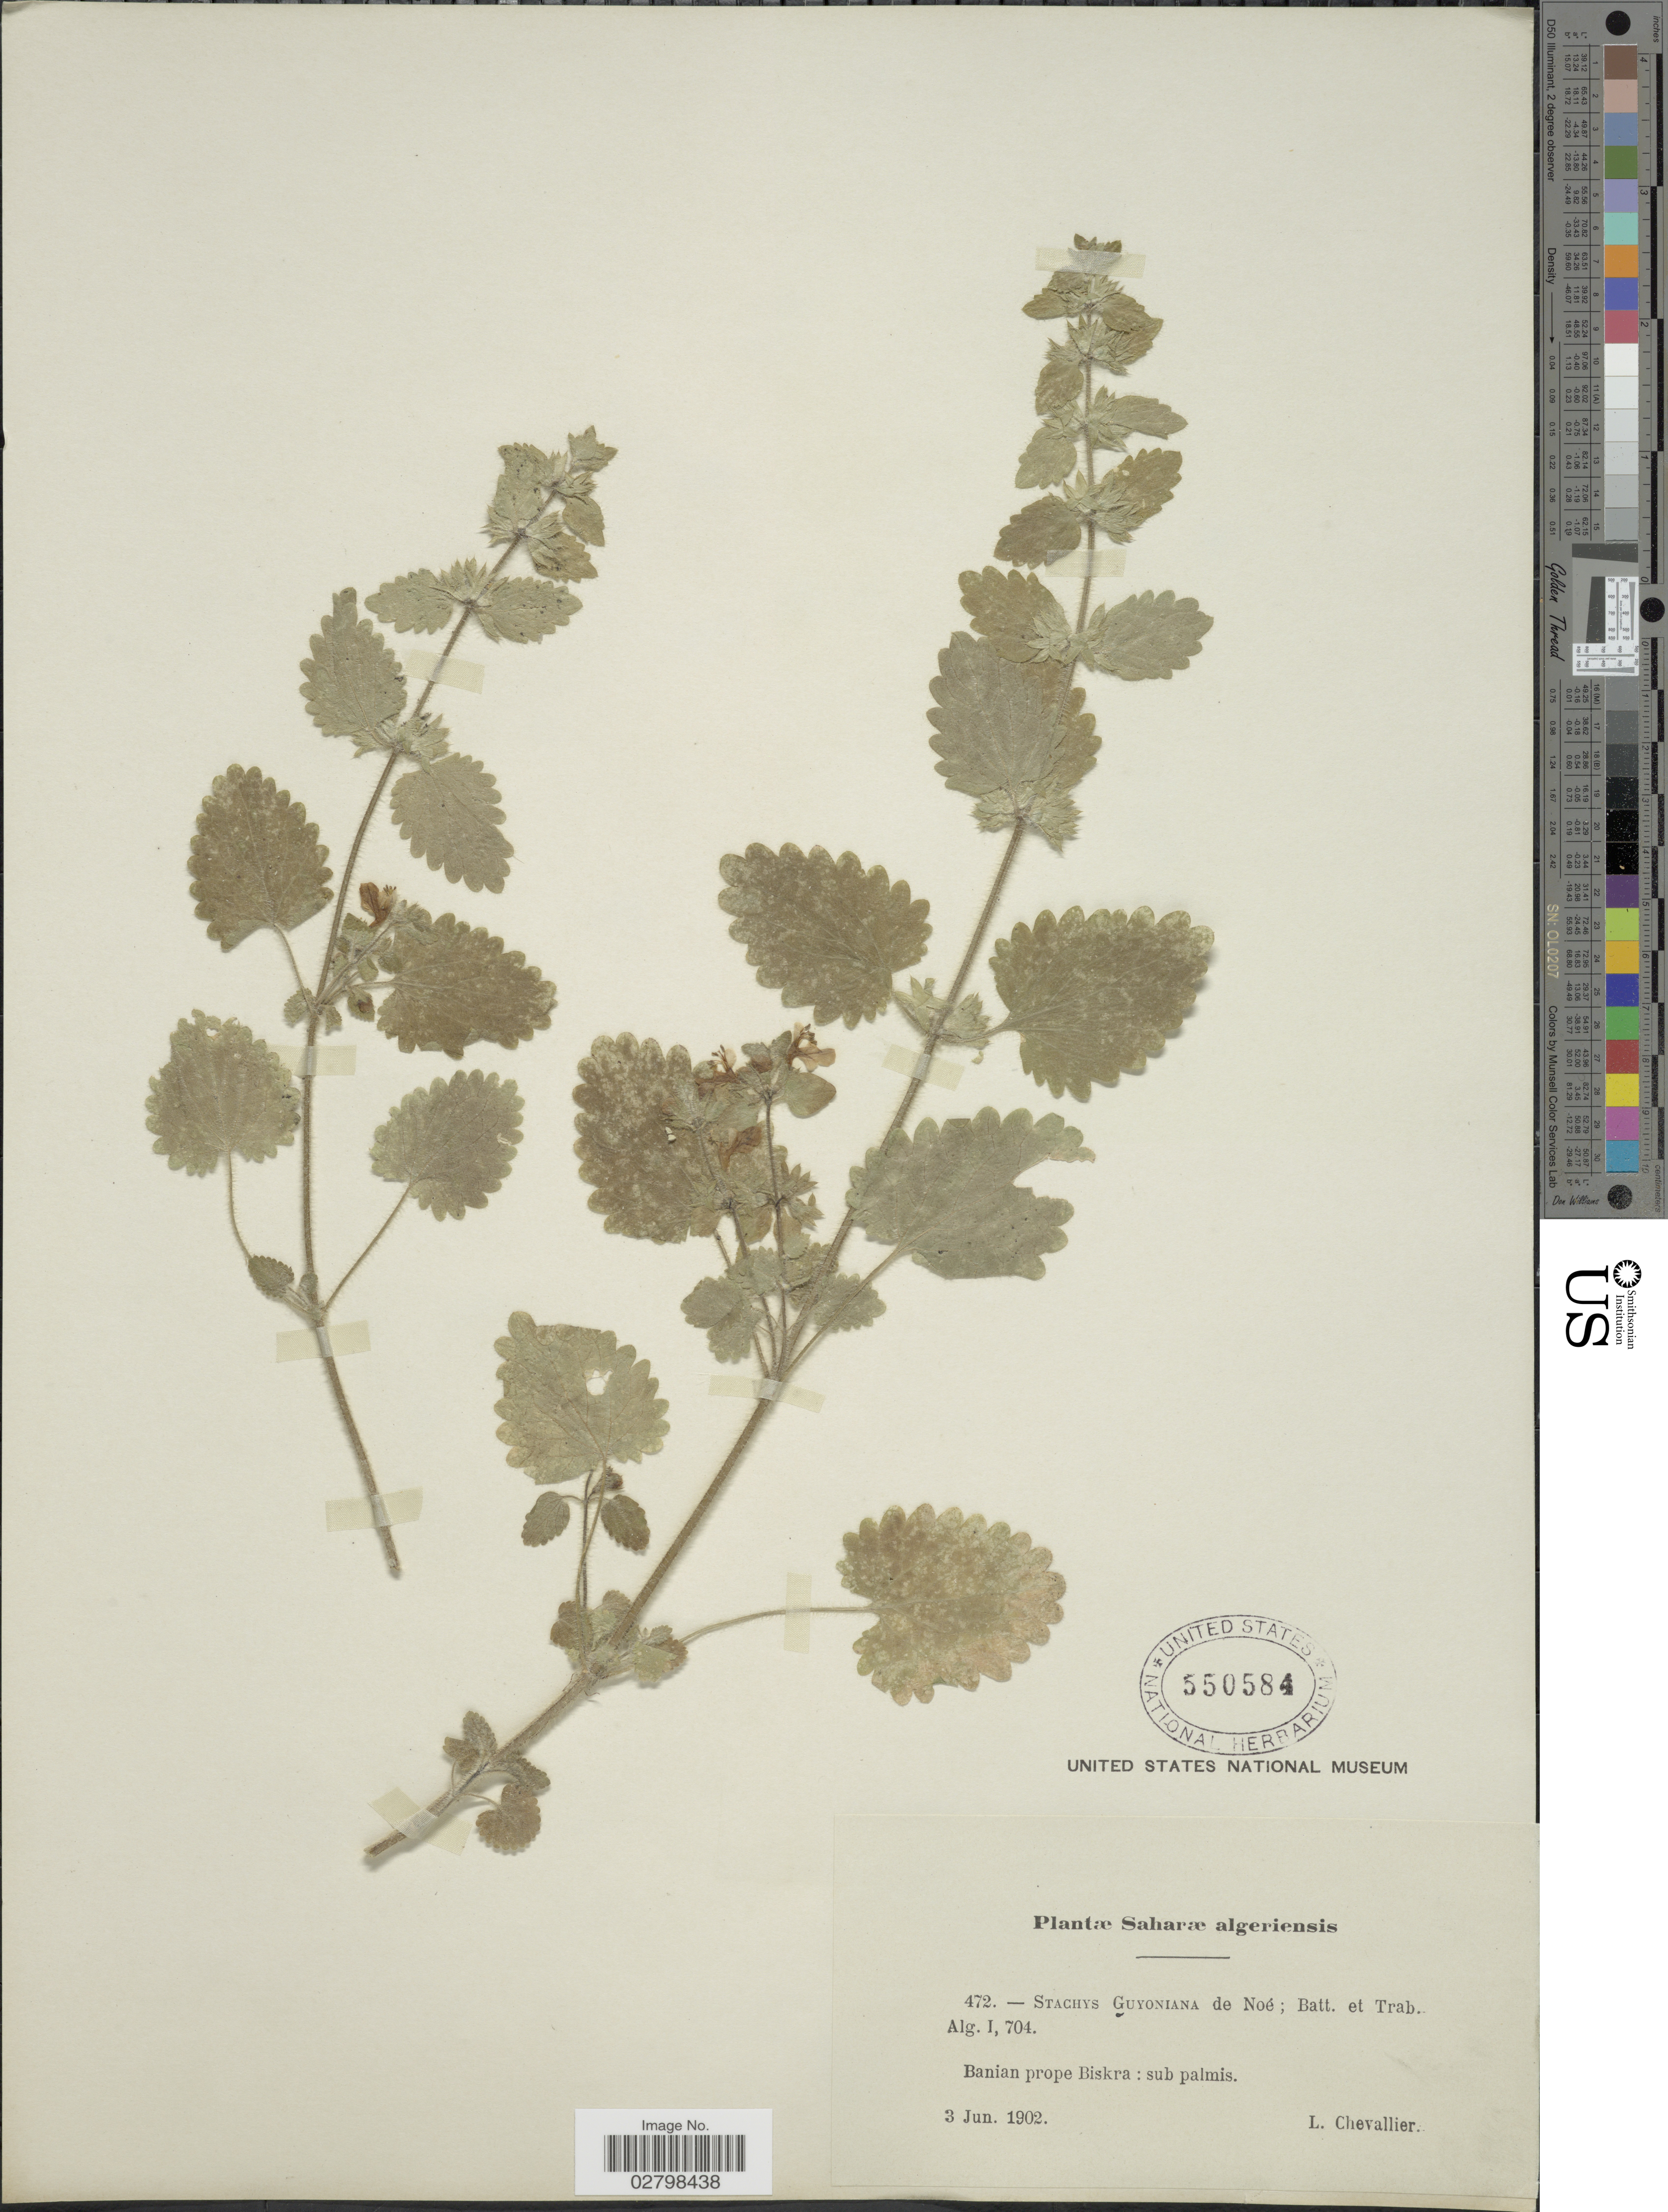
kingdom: Plantae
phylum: Tracheophyta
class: Magnoliopsida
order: Lamiales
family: Lamiaceae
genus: Stachys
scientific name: Stachys guyoniana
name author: Noë ex Batt.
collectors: L. Chevalier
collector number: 472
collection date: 1902-06-03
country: Algeria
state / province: Biskra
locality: Saharæ algeriensis. Banian prope Biskra: sub palmis.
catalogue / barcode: US 550584